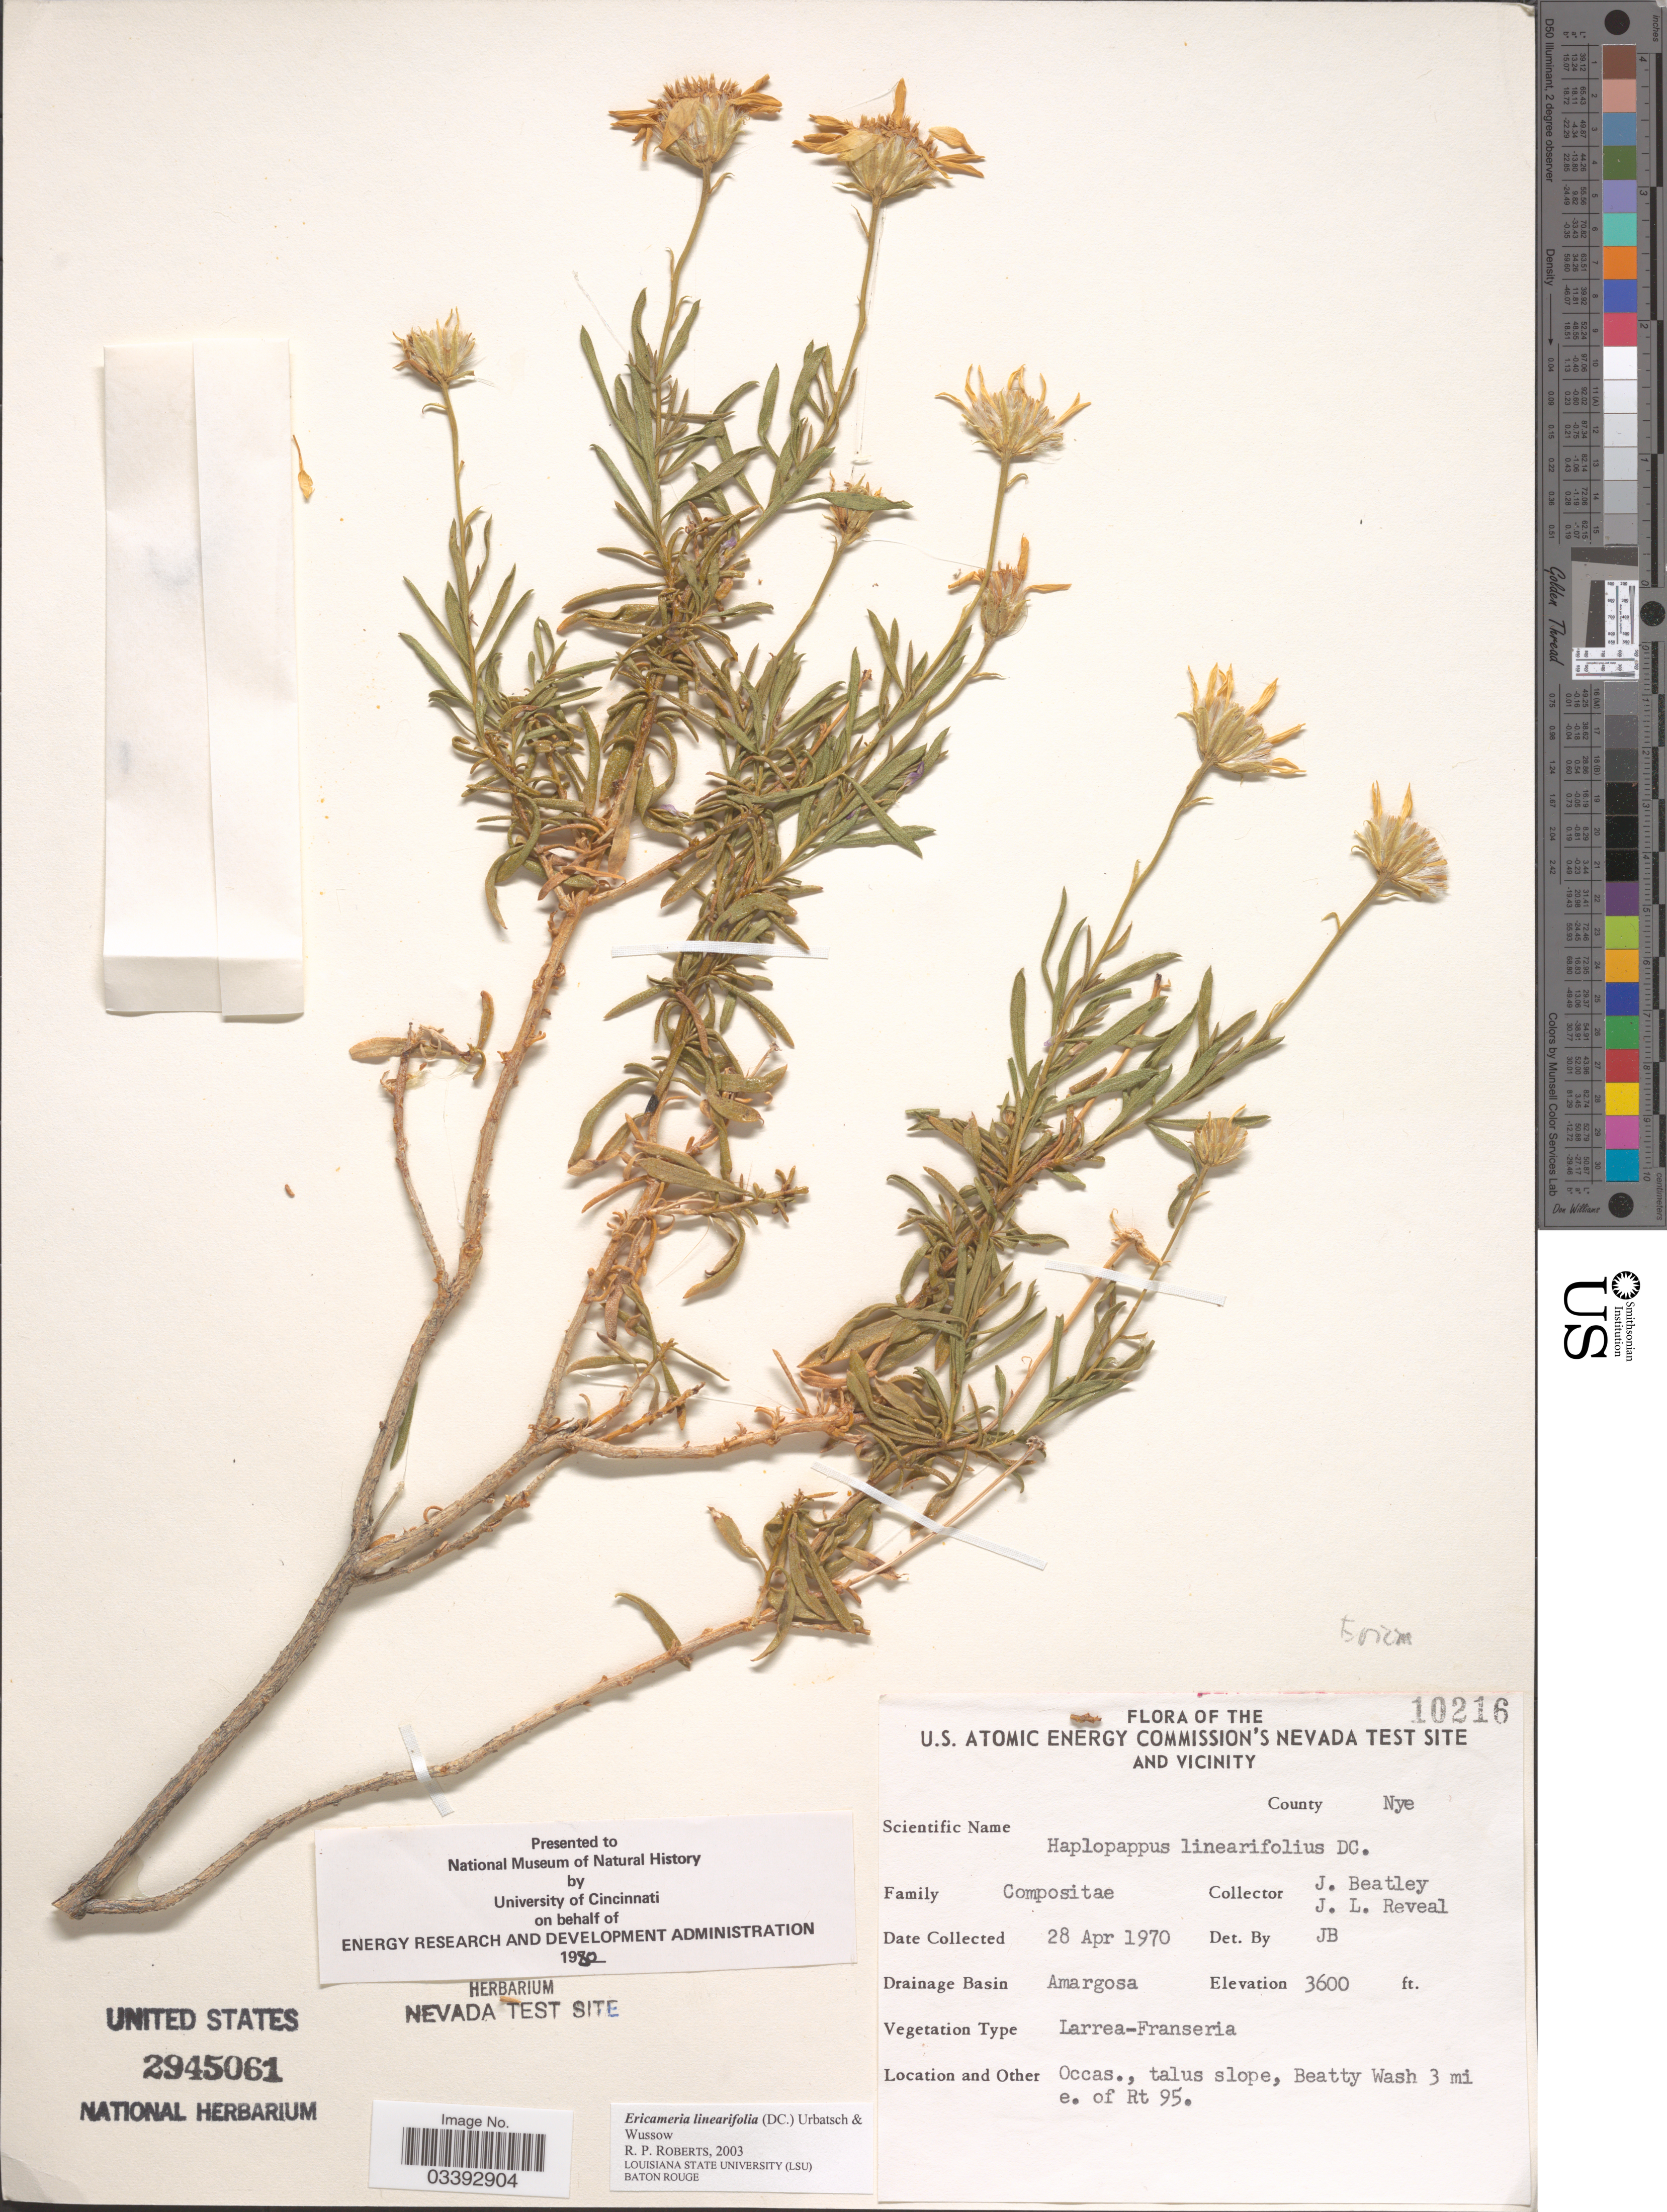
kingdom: Plantae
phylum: Tracheophyta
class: Magnoliopsida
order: Asterales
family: Asteraceae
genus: Ericameria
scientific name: Ericameria linearifolia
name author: (DC.) Urbatsch & Wussow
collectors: J. C. Beatley & J. L. Reveal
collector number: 10216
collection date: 1970-04-28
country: United States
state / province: Nevada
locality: U.S. Atomic Energy Commission's Nevada Test Site and Vicinity. County Nye, Drainage Basin Amargosa. Beatty Wash 3 mi e. of Rt 95.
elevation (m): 1097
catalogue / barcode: US 2945061